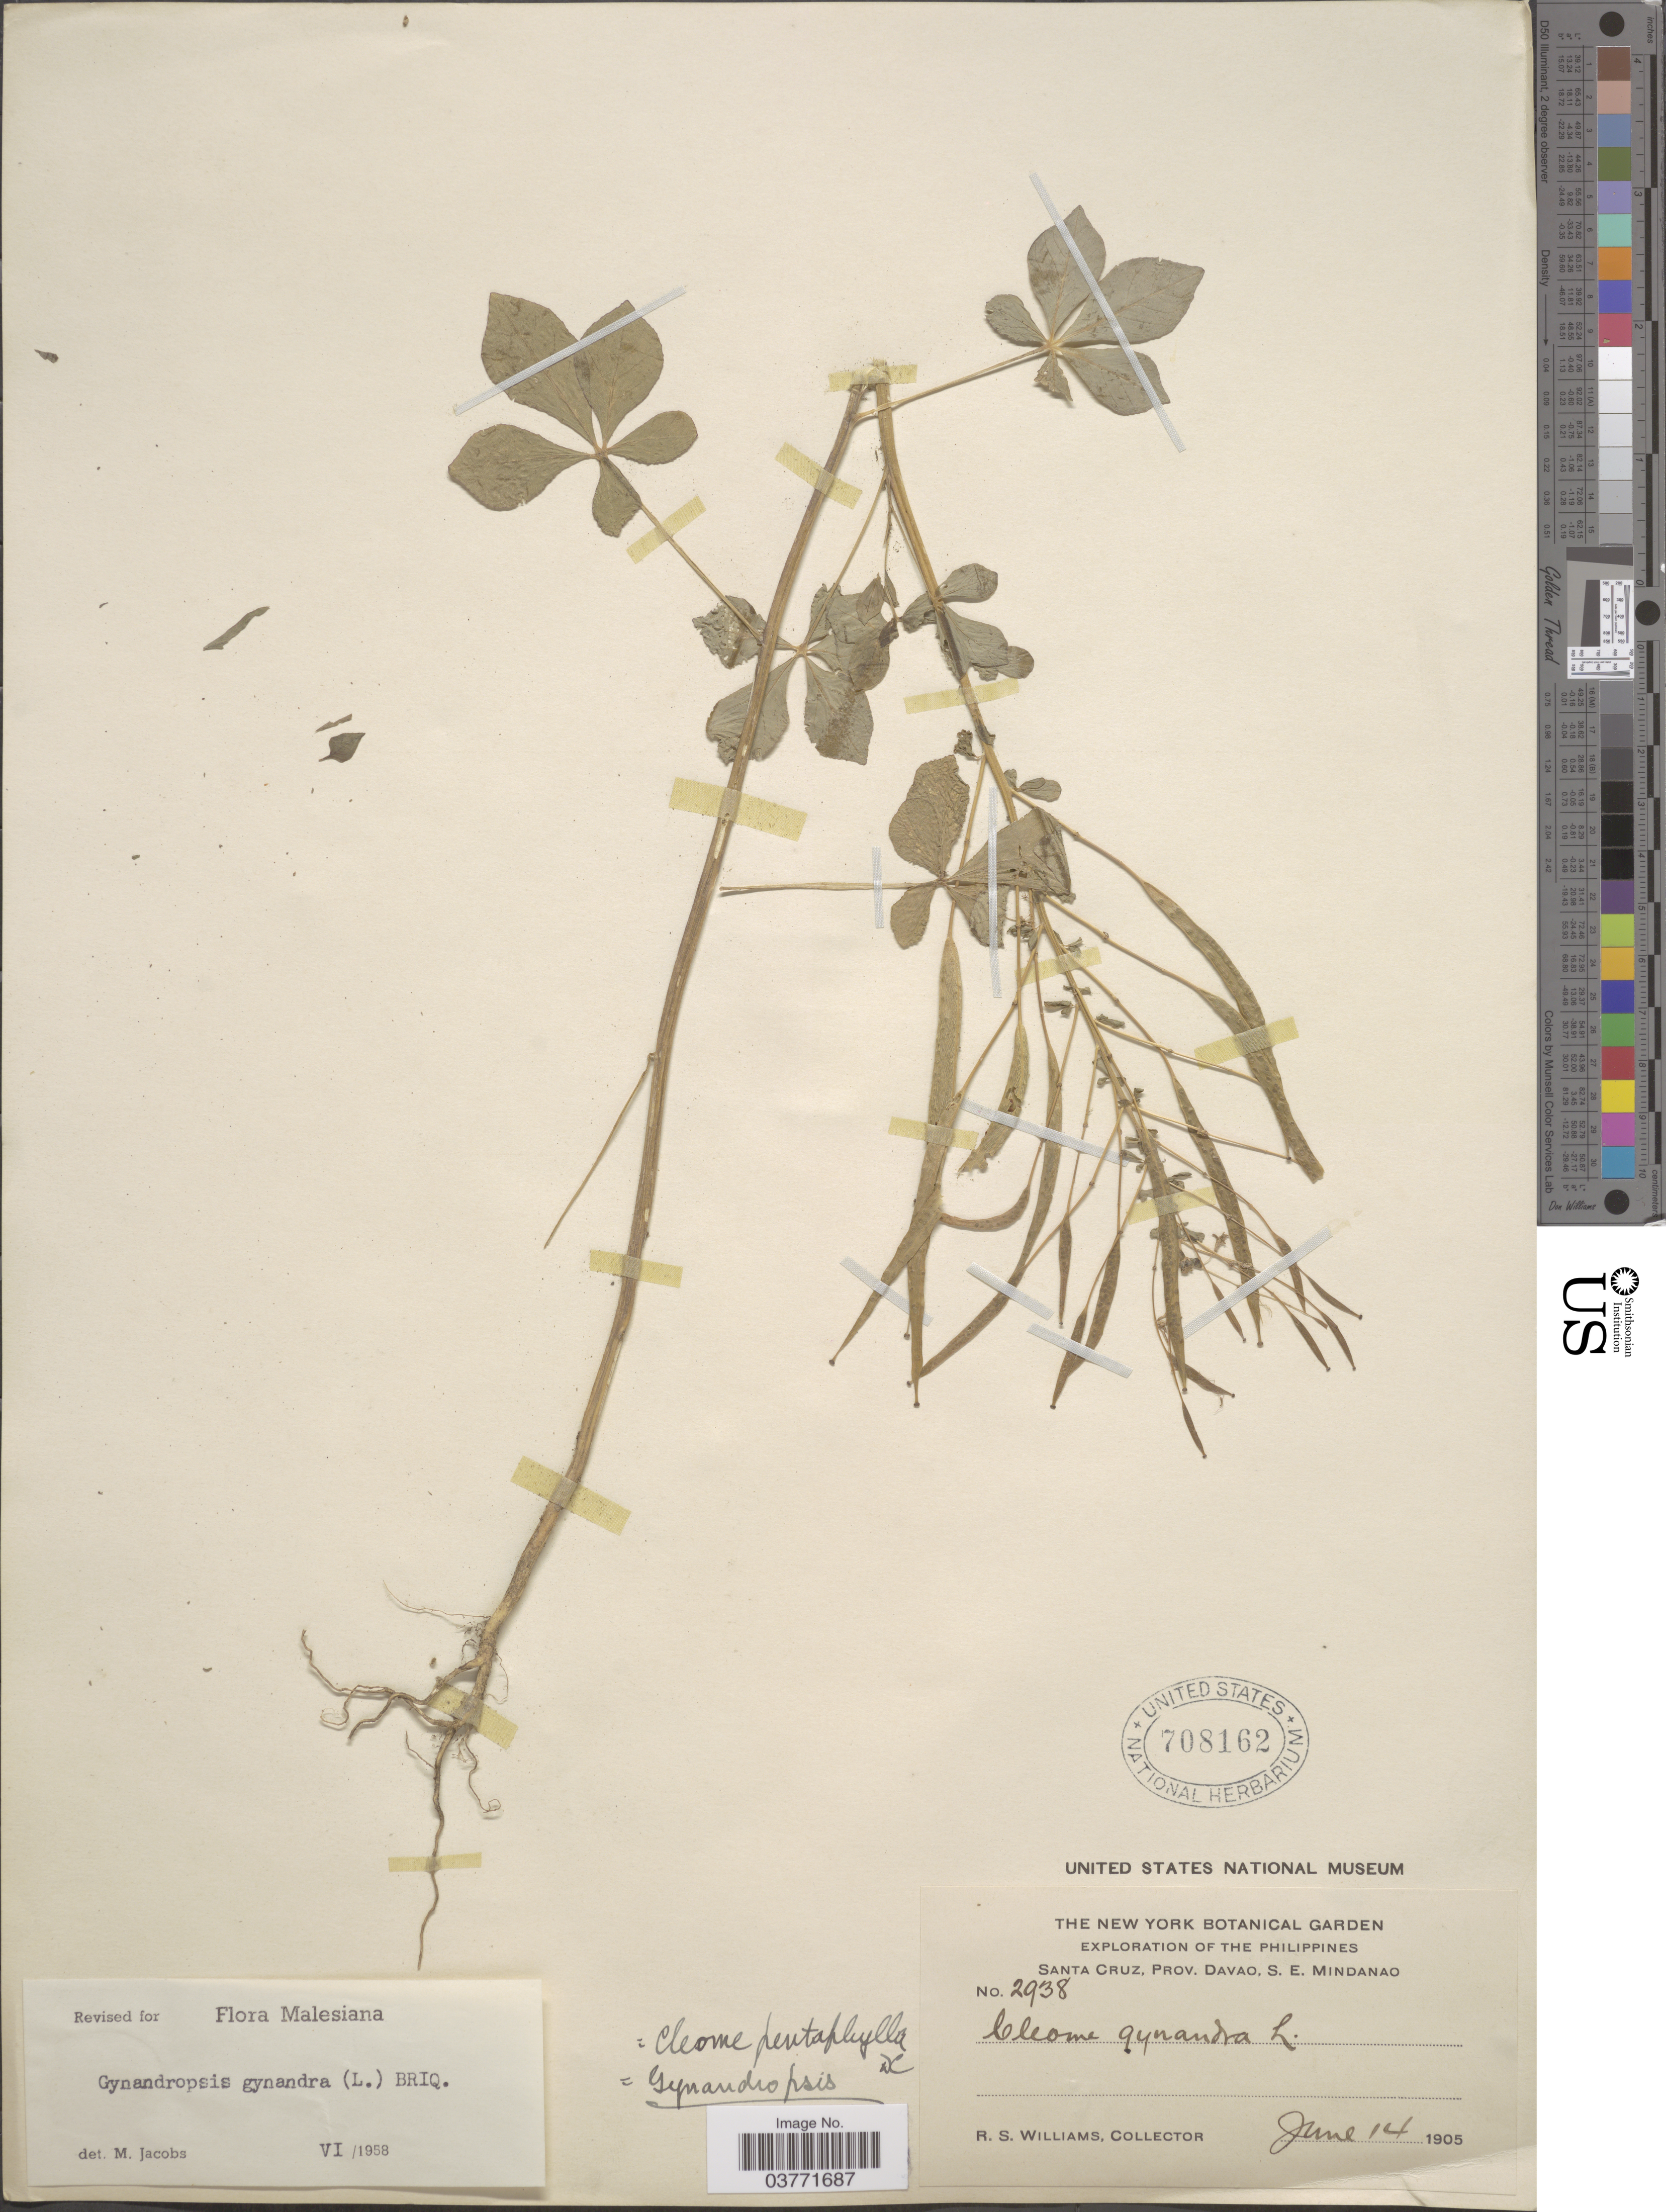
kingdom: Plantae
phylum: Tracheophyta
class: Magnoliopsida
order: Brassicales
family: Cleomaceae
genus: Gynandropsis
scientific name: Gynandropsis gynandra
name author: (L.) Briq.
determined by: Jacobs, M.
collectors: R. S. Williams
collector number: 2938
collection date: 1905-06-14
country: Philippines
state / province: Davao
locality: The Philippines. Santa Cruz, S. E. Mindanao.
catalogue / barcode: US 708162